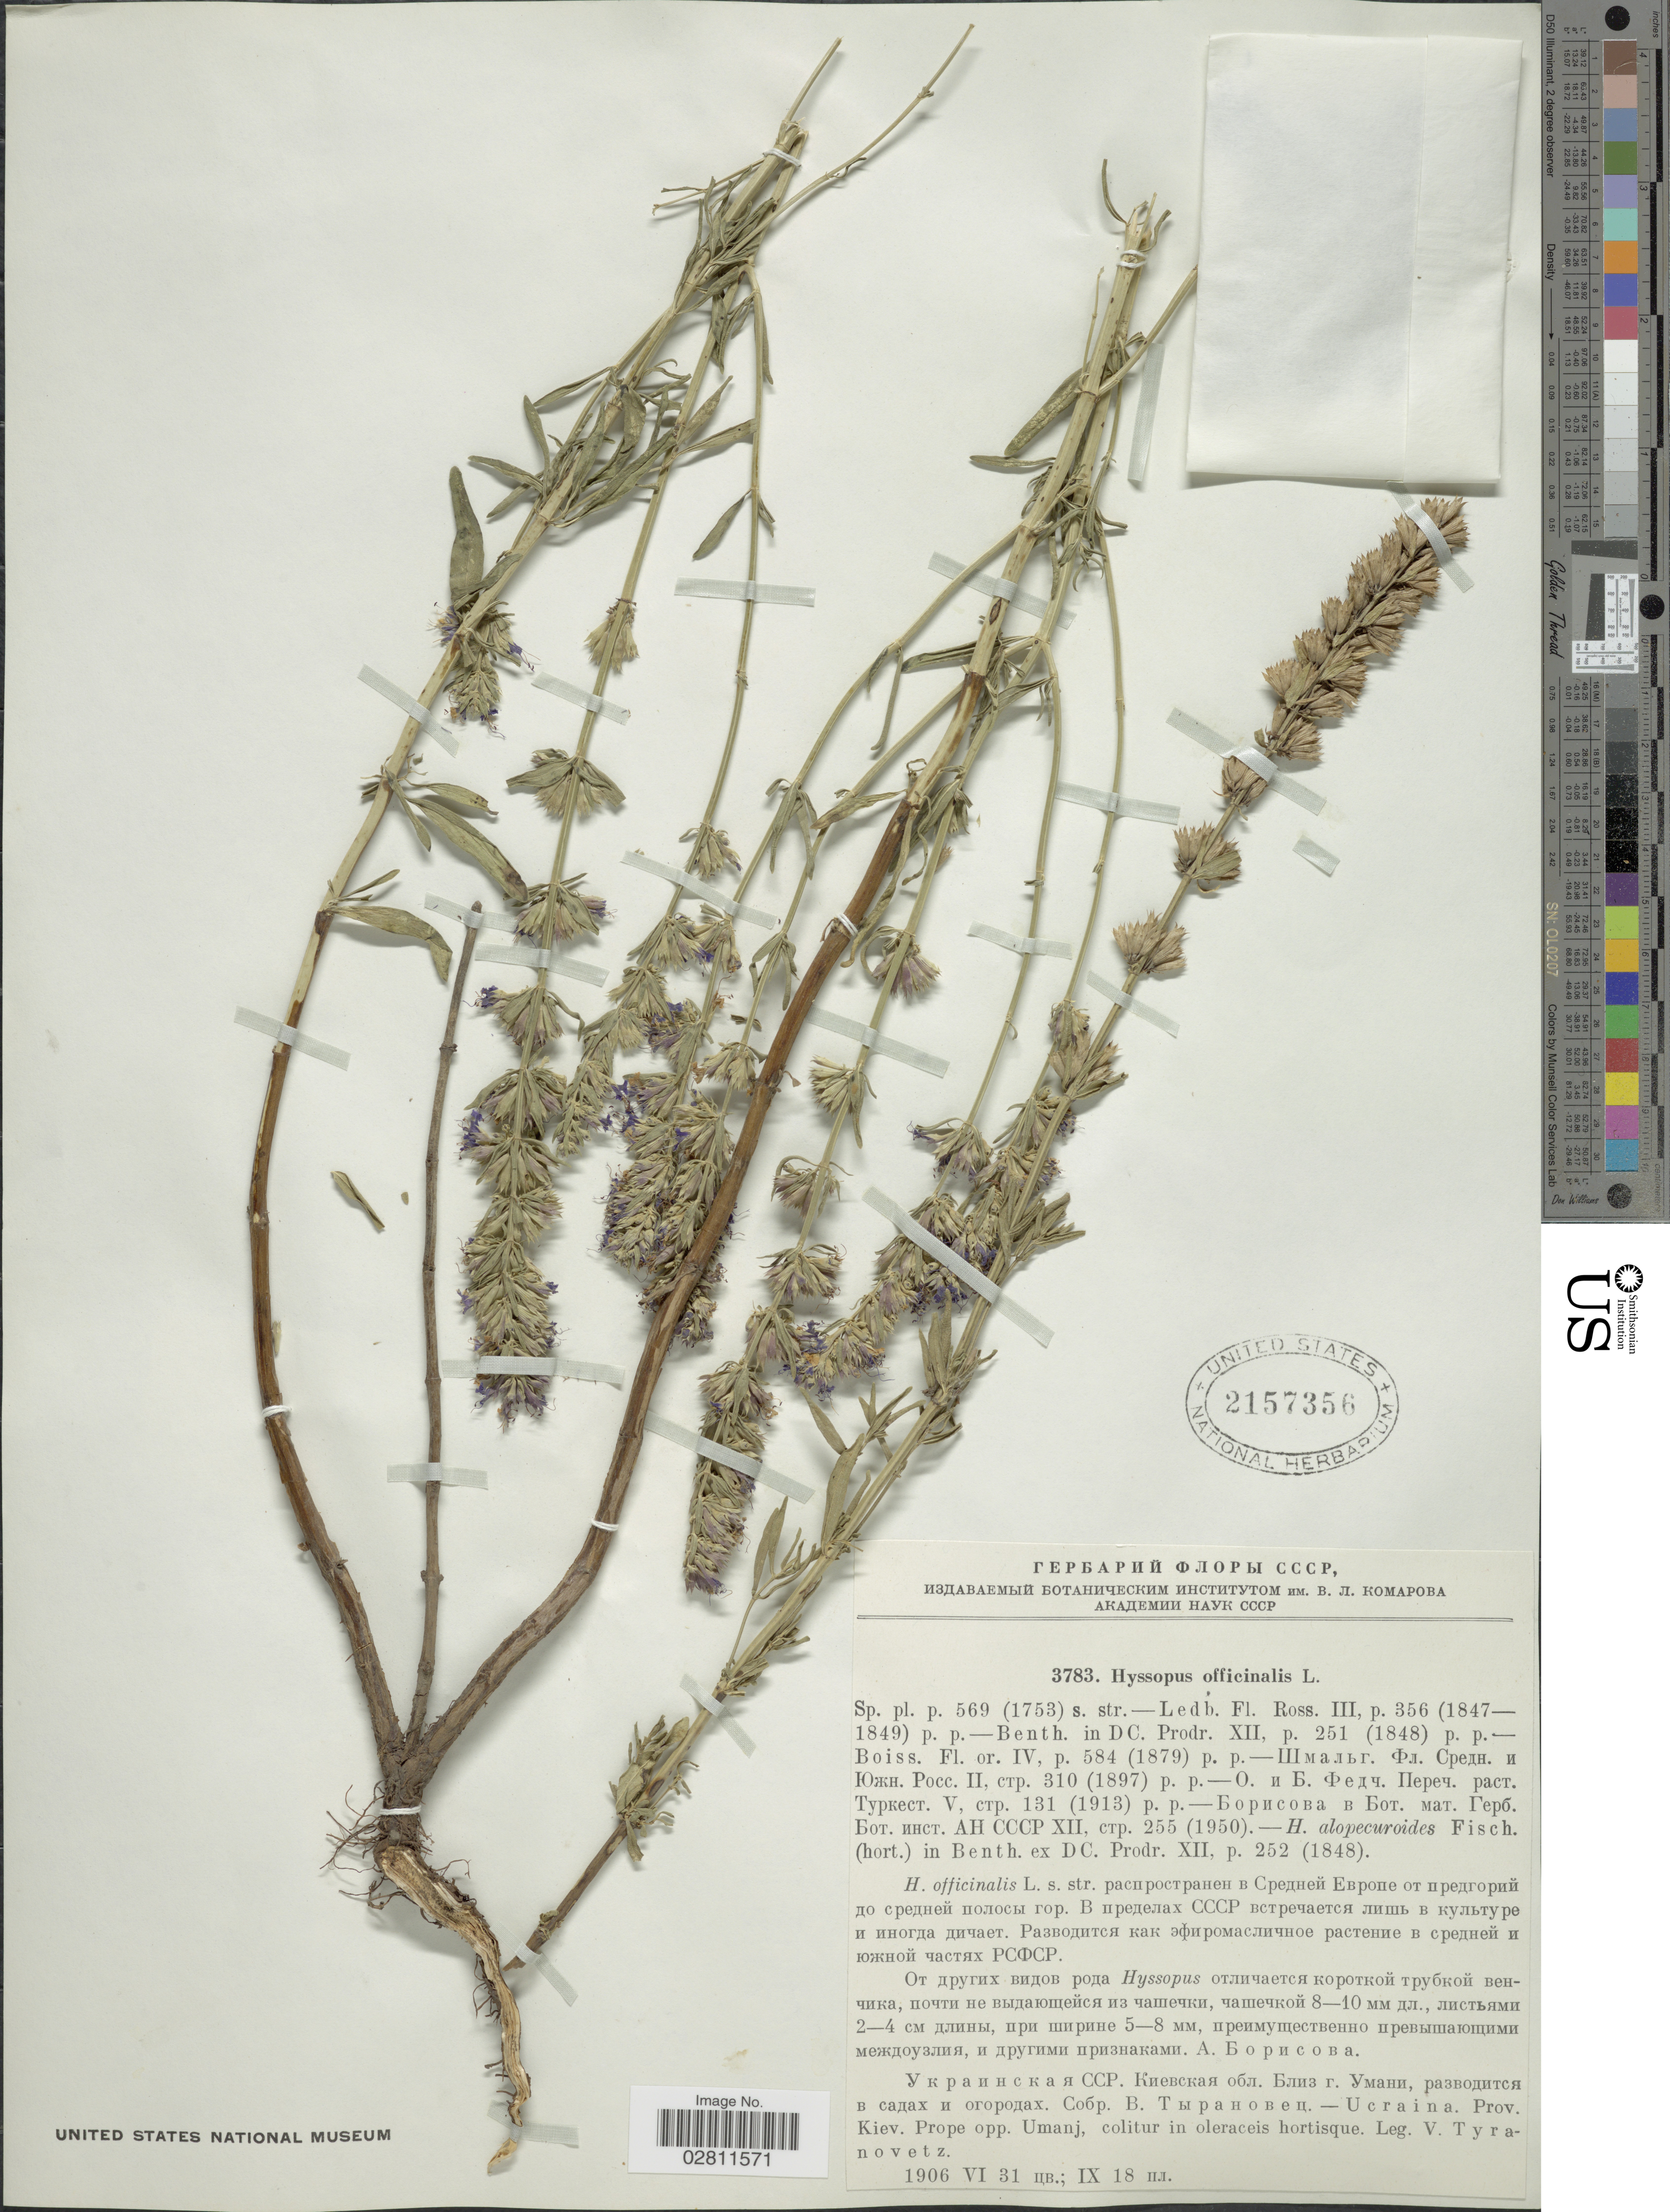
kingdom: Plantae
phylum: Tracheophyta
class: Magnoliopsida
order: Lamiales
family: Lamiaceae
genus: Hyssopus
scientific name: Hyssopus officinalis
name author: L.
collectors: V. Tyranovetz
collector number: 3783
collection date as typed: Transcribed d/m/y: 31/6/1906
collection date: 1906-09-18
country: Ukraine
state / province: Kiev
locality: Prov. Kiev. Prope opp. Umanj, colitur in oleraceis hortisque.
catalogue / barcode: US 2157356